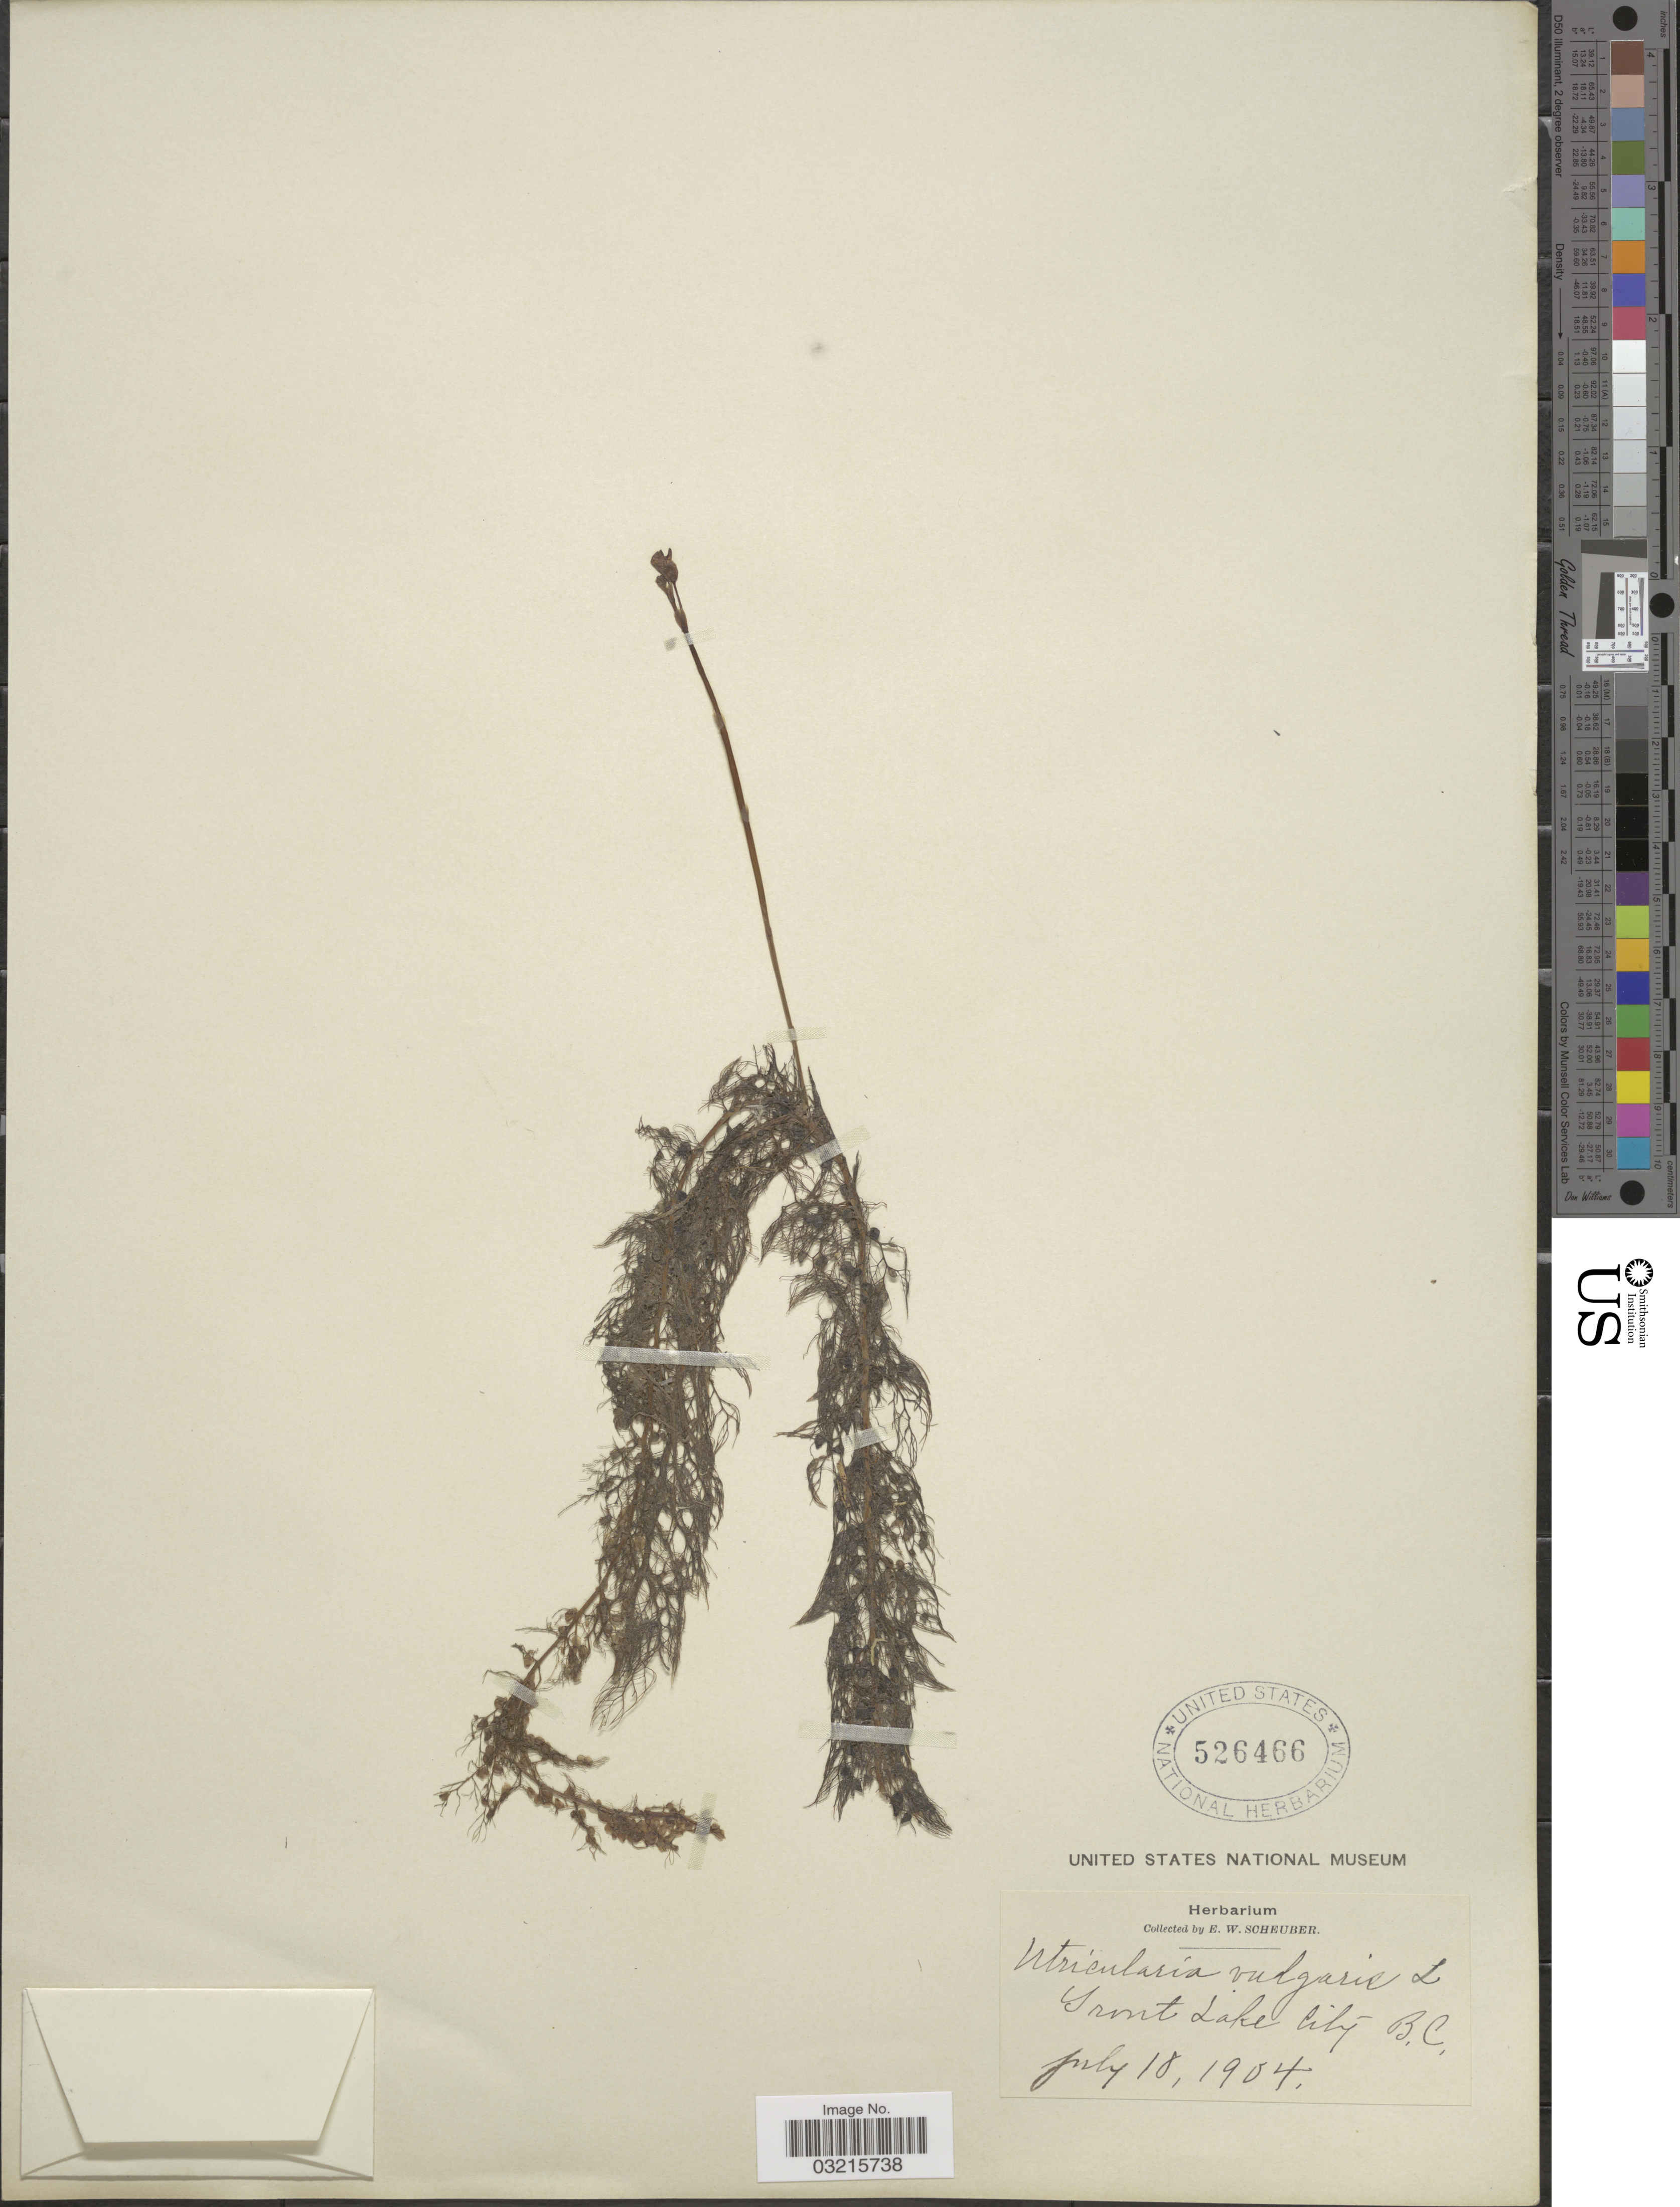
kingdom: Plantae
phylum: Tracheophyta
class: Magnoliopsida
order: Lamiales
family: Lentibulariaceae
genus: Utricularia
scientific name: Utricularia vulgaris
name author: L.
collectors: E. Scheuber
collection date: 1904-07-18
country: Canada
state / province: British Columbia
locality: Trout Lake City.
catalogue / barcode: US 526466